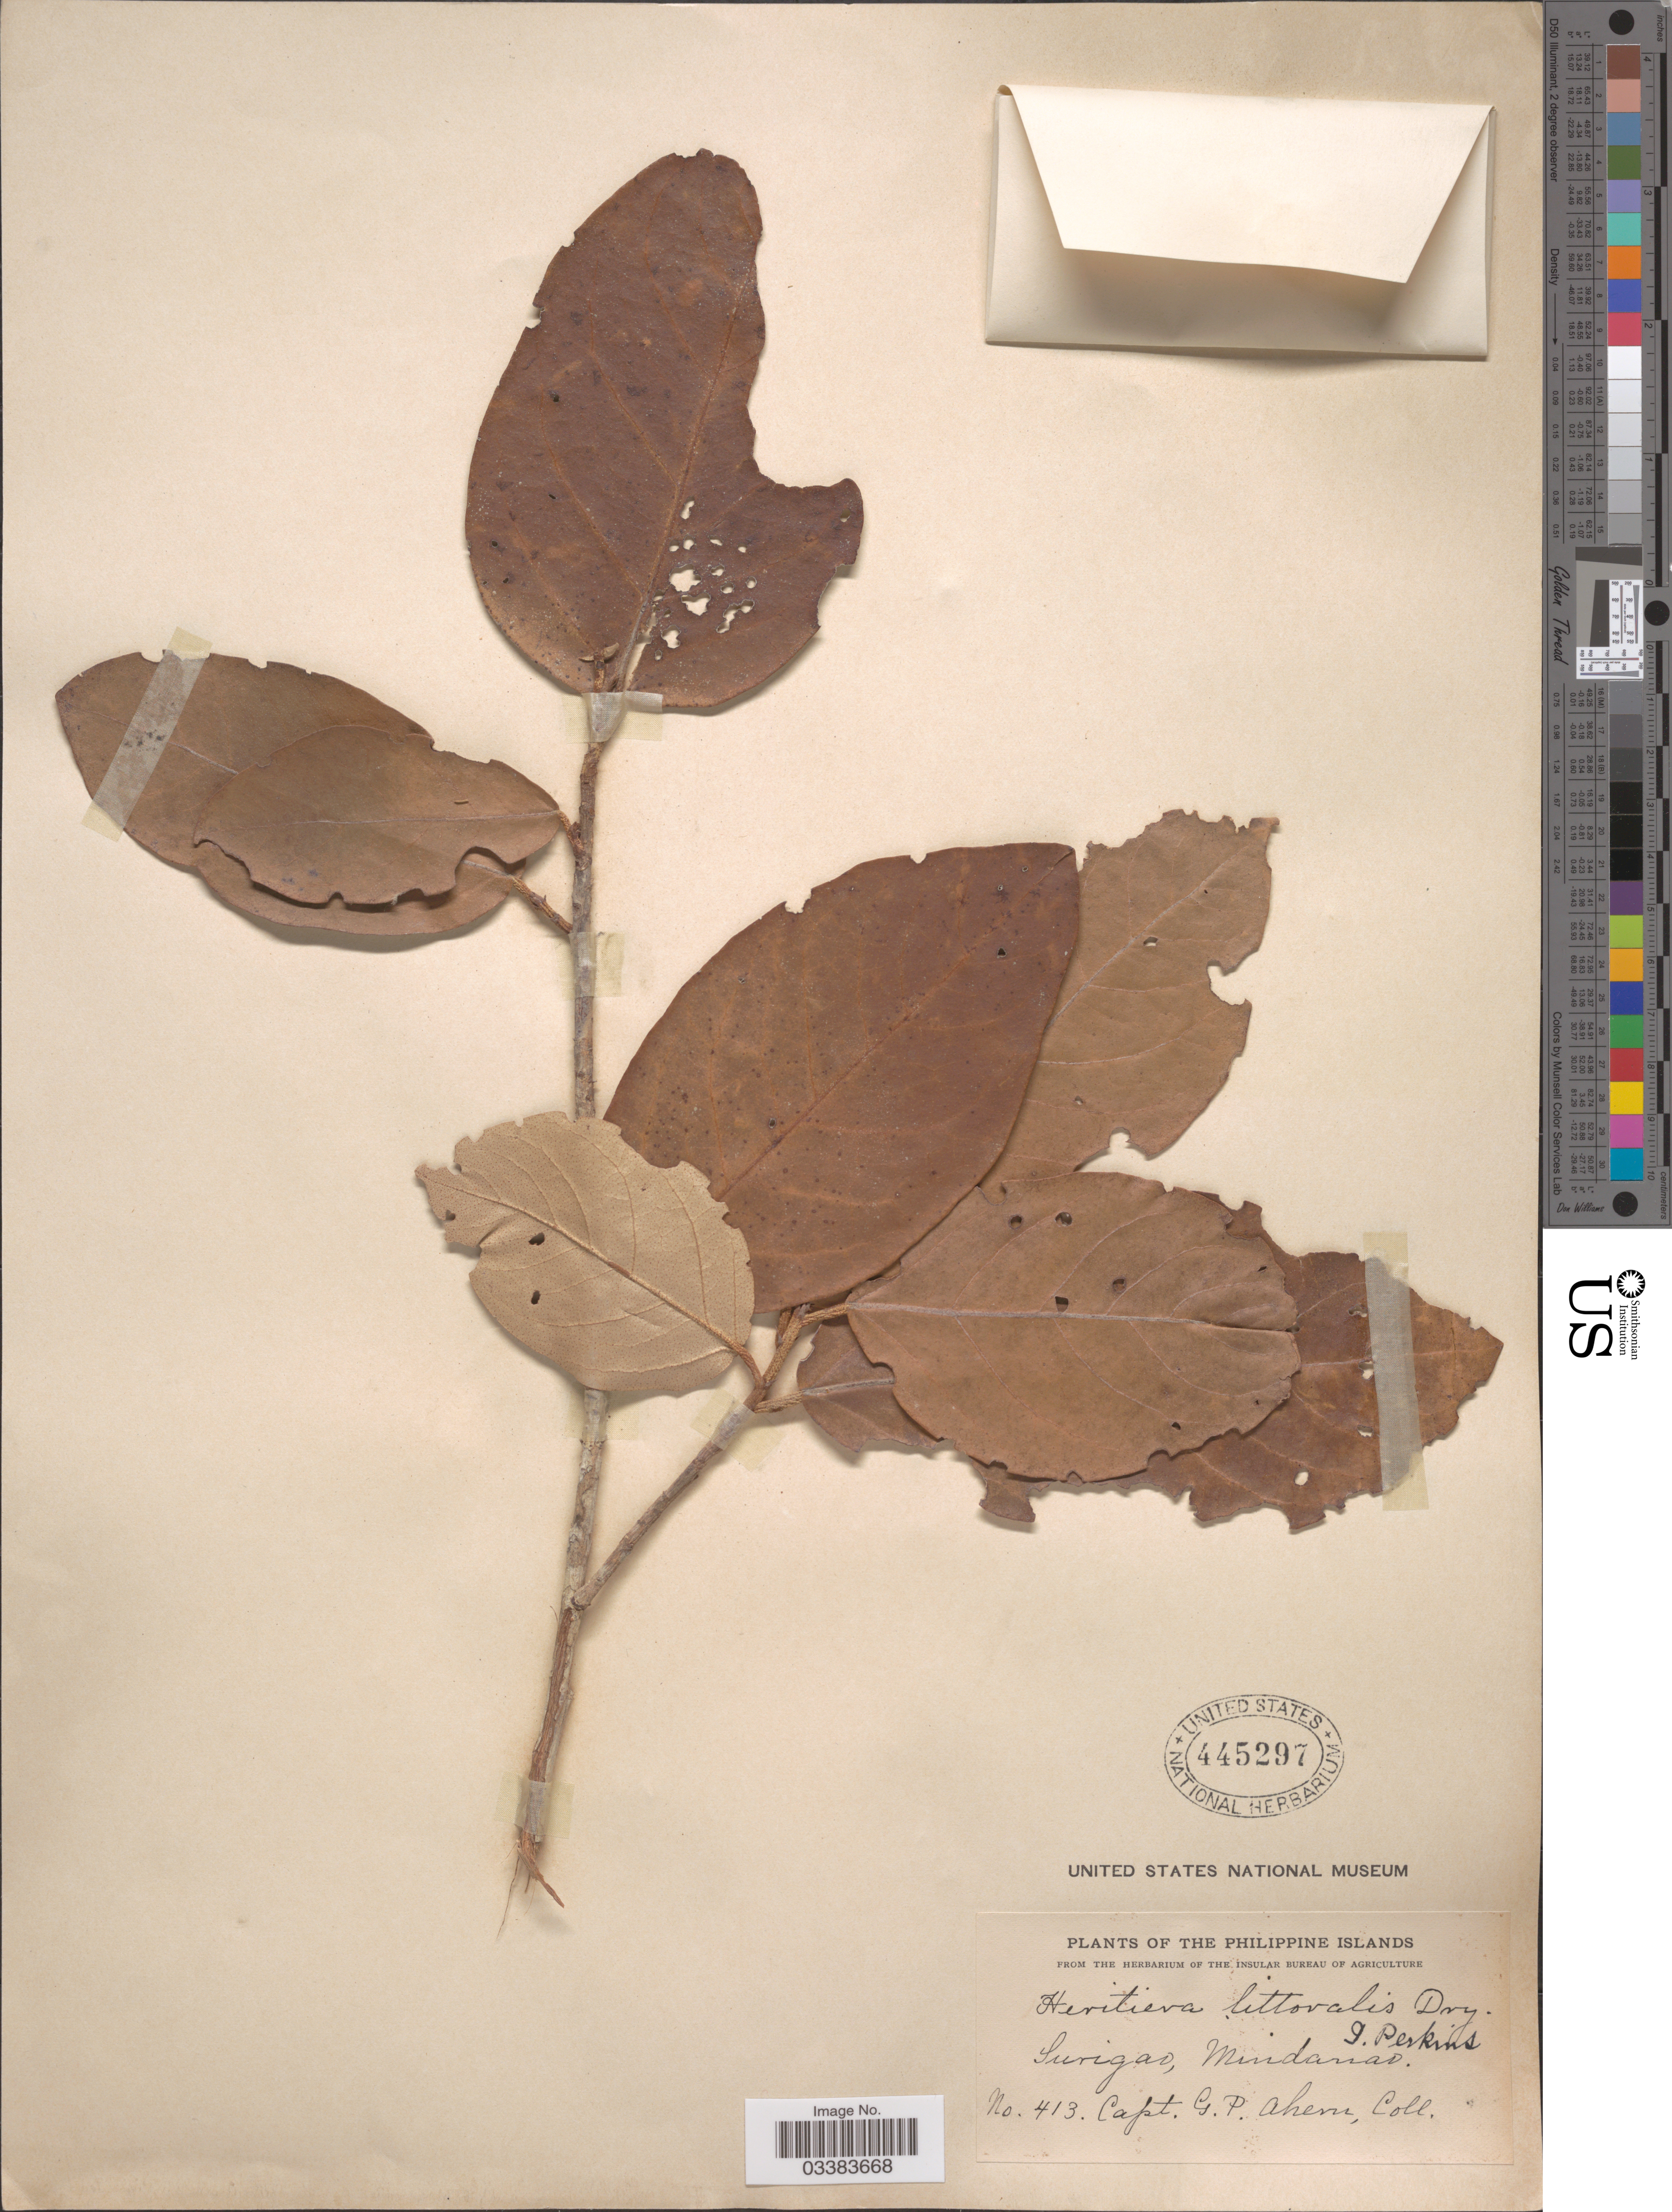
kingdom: Plantae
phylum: Tracheophyta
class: Magnoliopsida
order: Malvales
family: Malvaceae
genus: Heritiera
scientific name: Heritiera littoralis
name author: Aiton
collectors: G. Ahern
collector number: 413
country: Philippines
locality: Surigao, Mindanao.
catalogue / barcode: US 445297